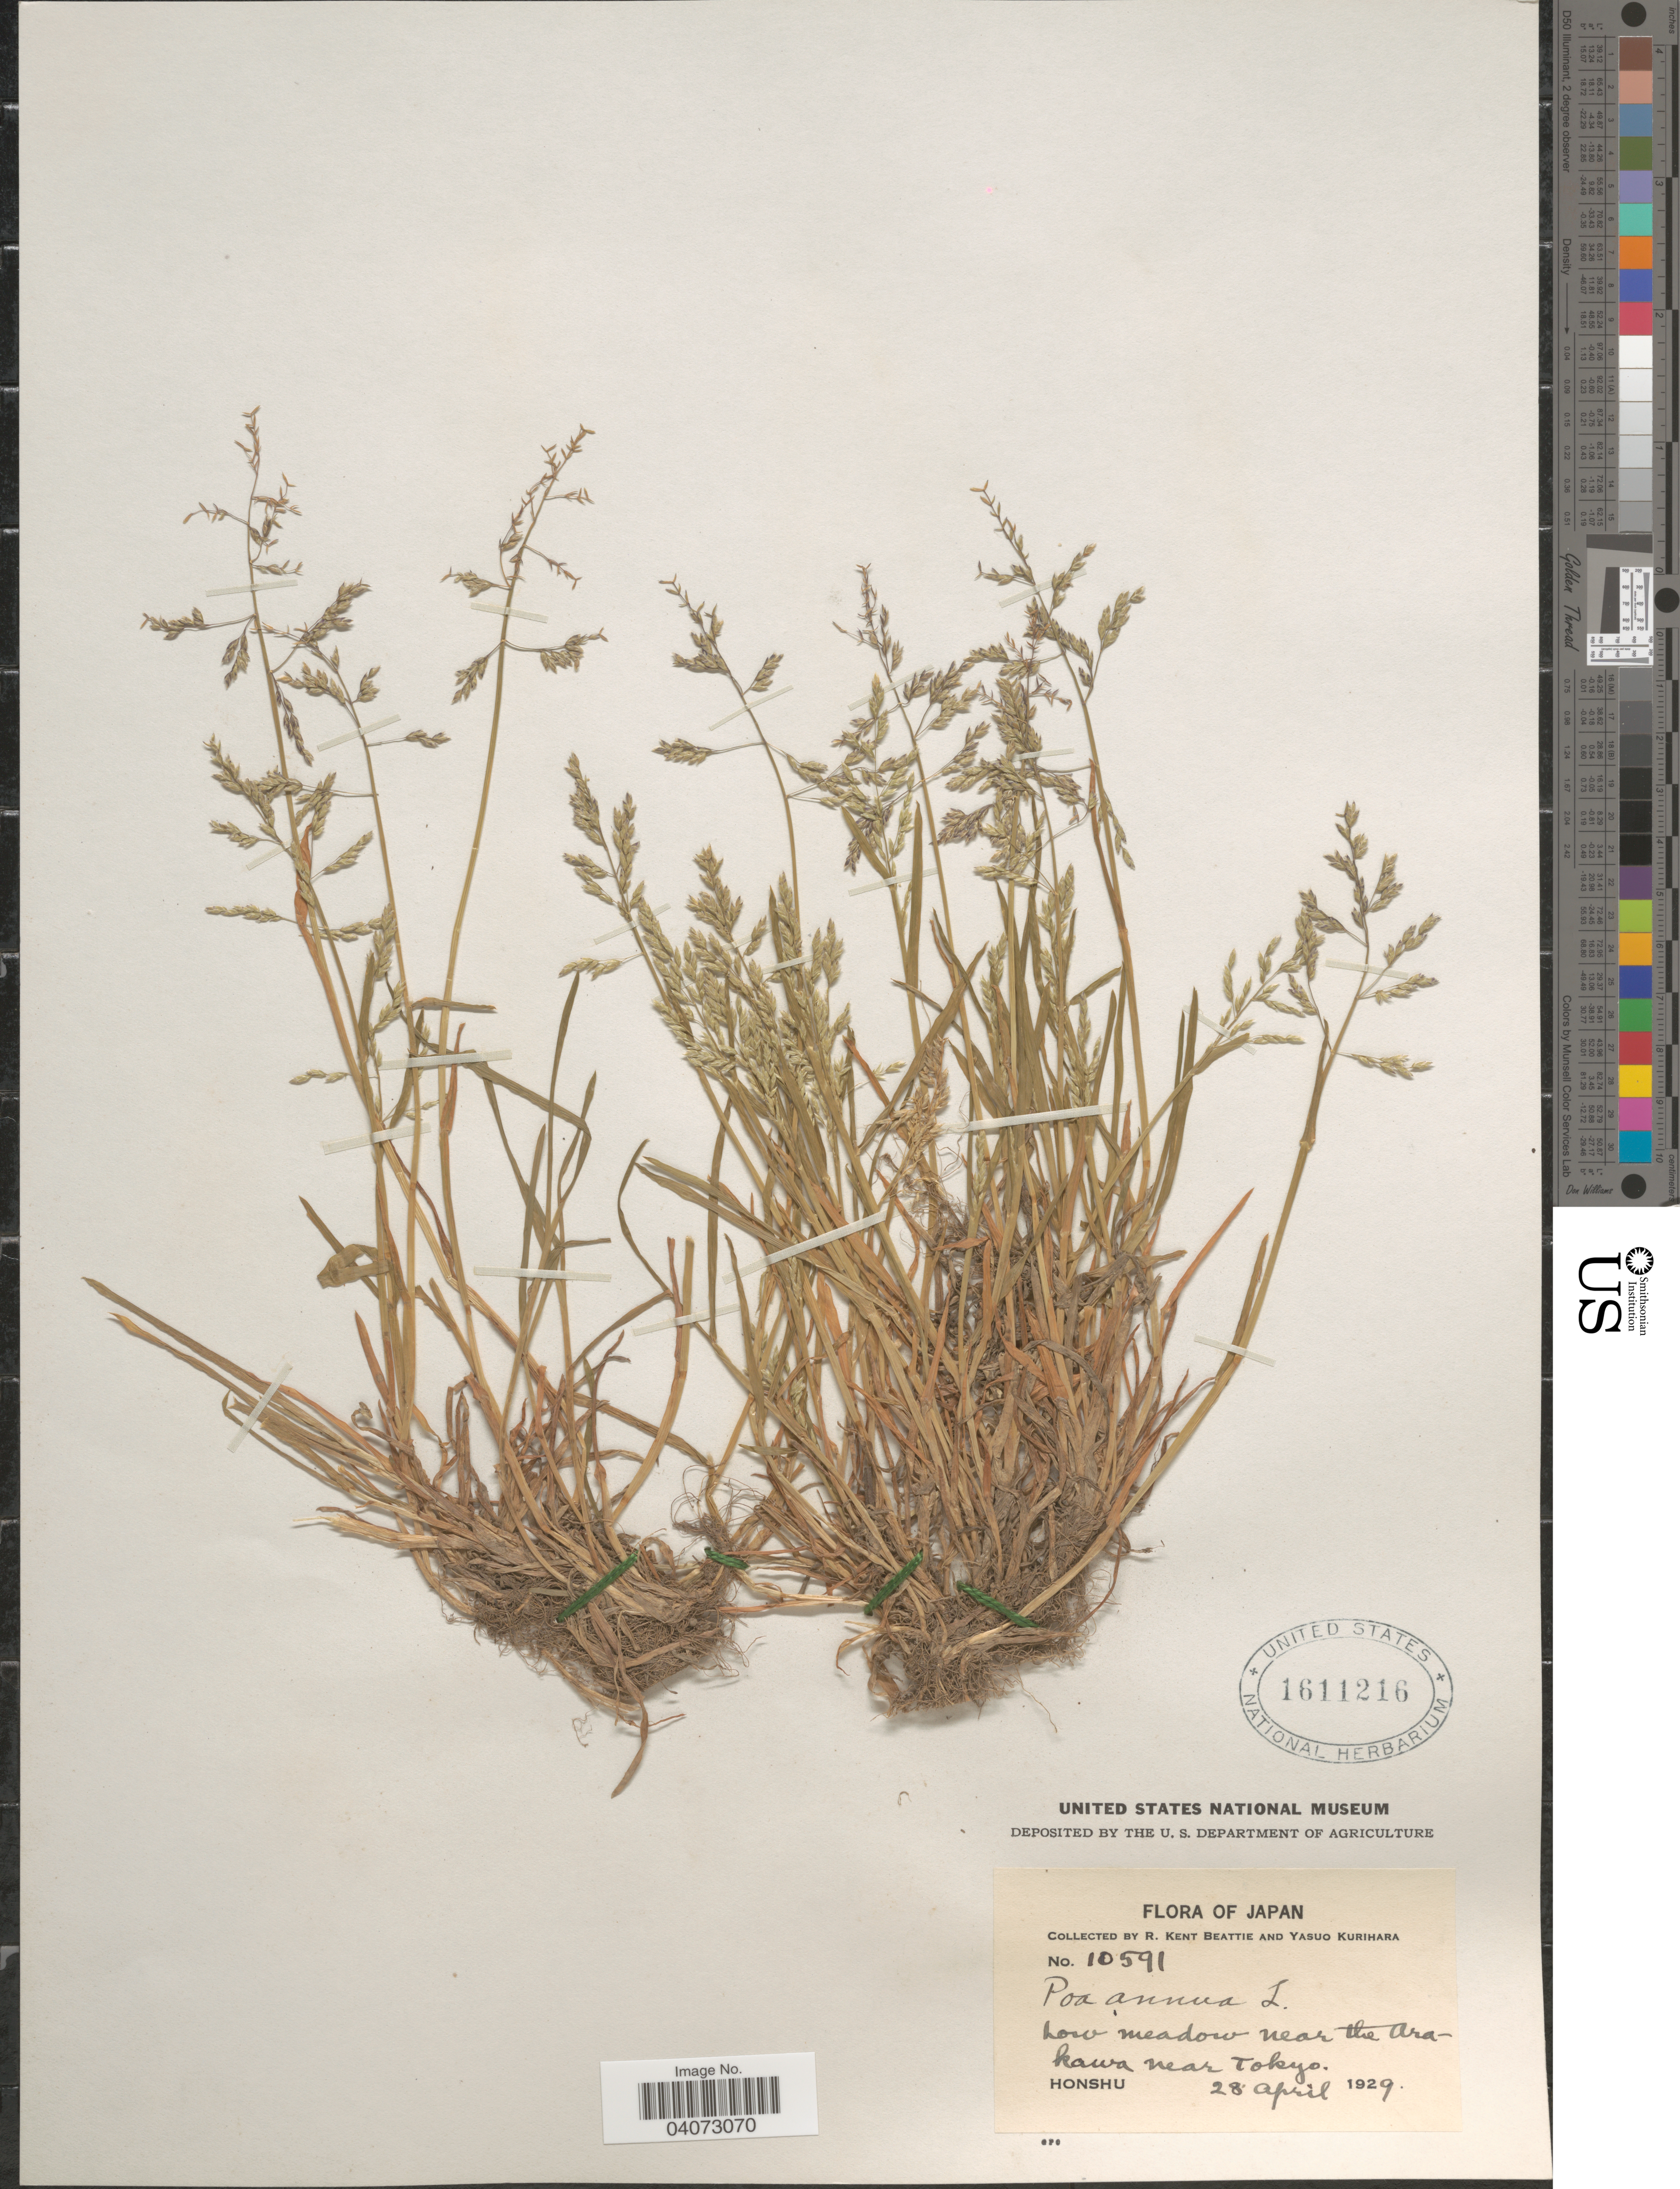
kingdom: Plantae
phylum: Tracheophyta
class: Liliopsida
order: Poales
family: Poaceae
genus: Poa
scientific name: Poa annua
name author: L.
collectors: R. K. Beattie & Y. Kurihara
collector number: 10591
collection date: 1929-04-28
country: Japan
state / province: Tokyo, Federal City of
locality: Low meadow near the Arakawa near Tokyo.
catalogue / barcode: US 1611216